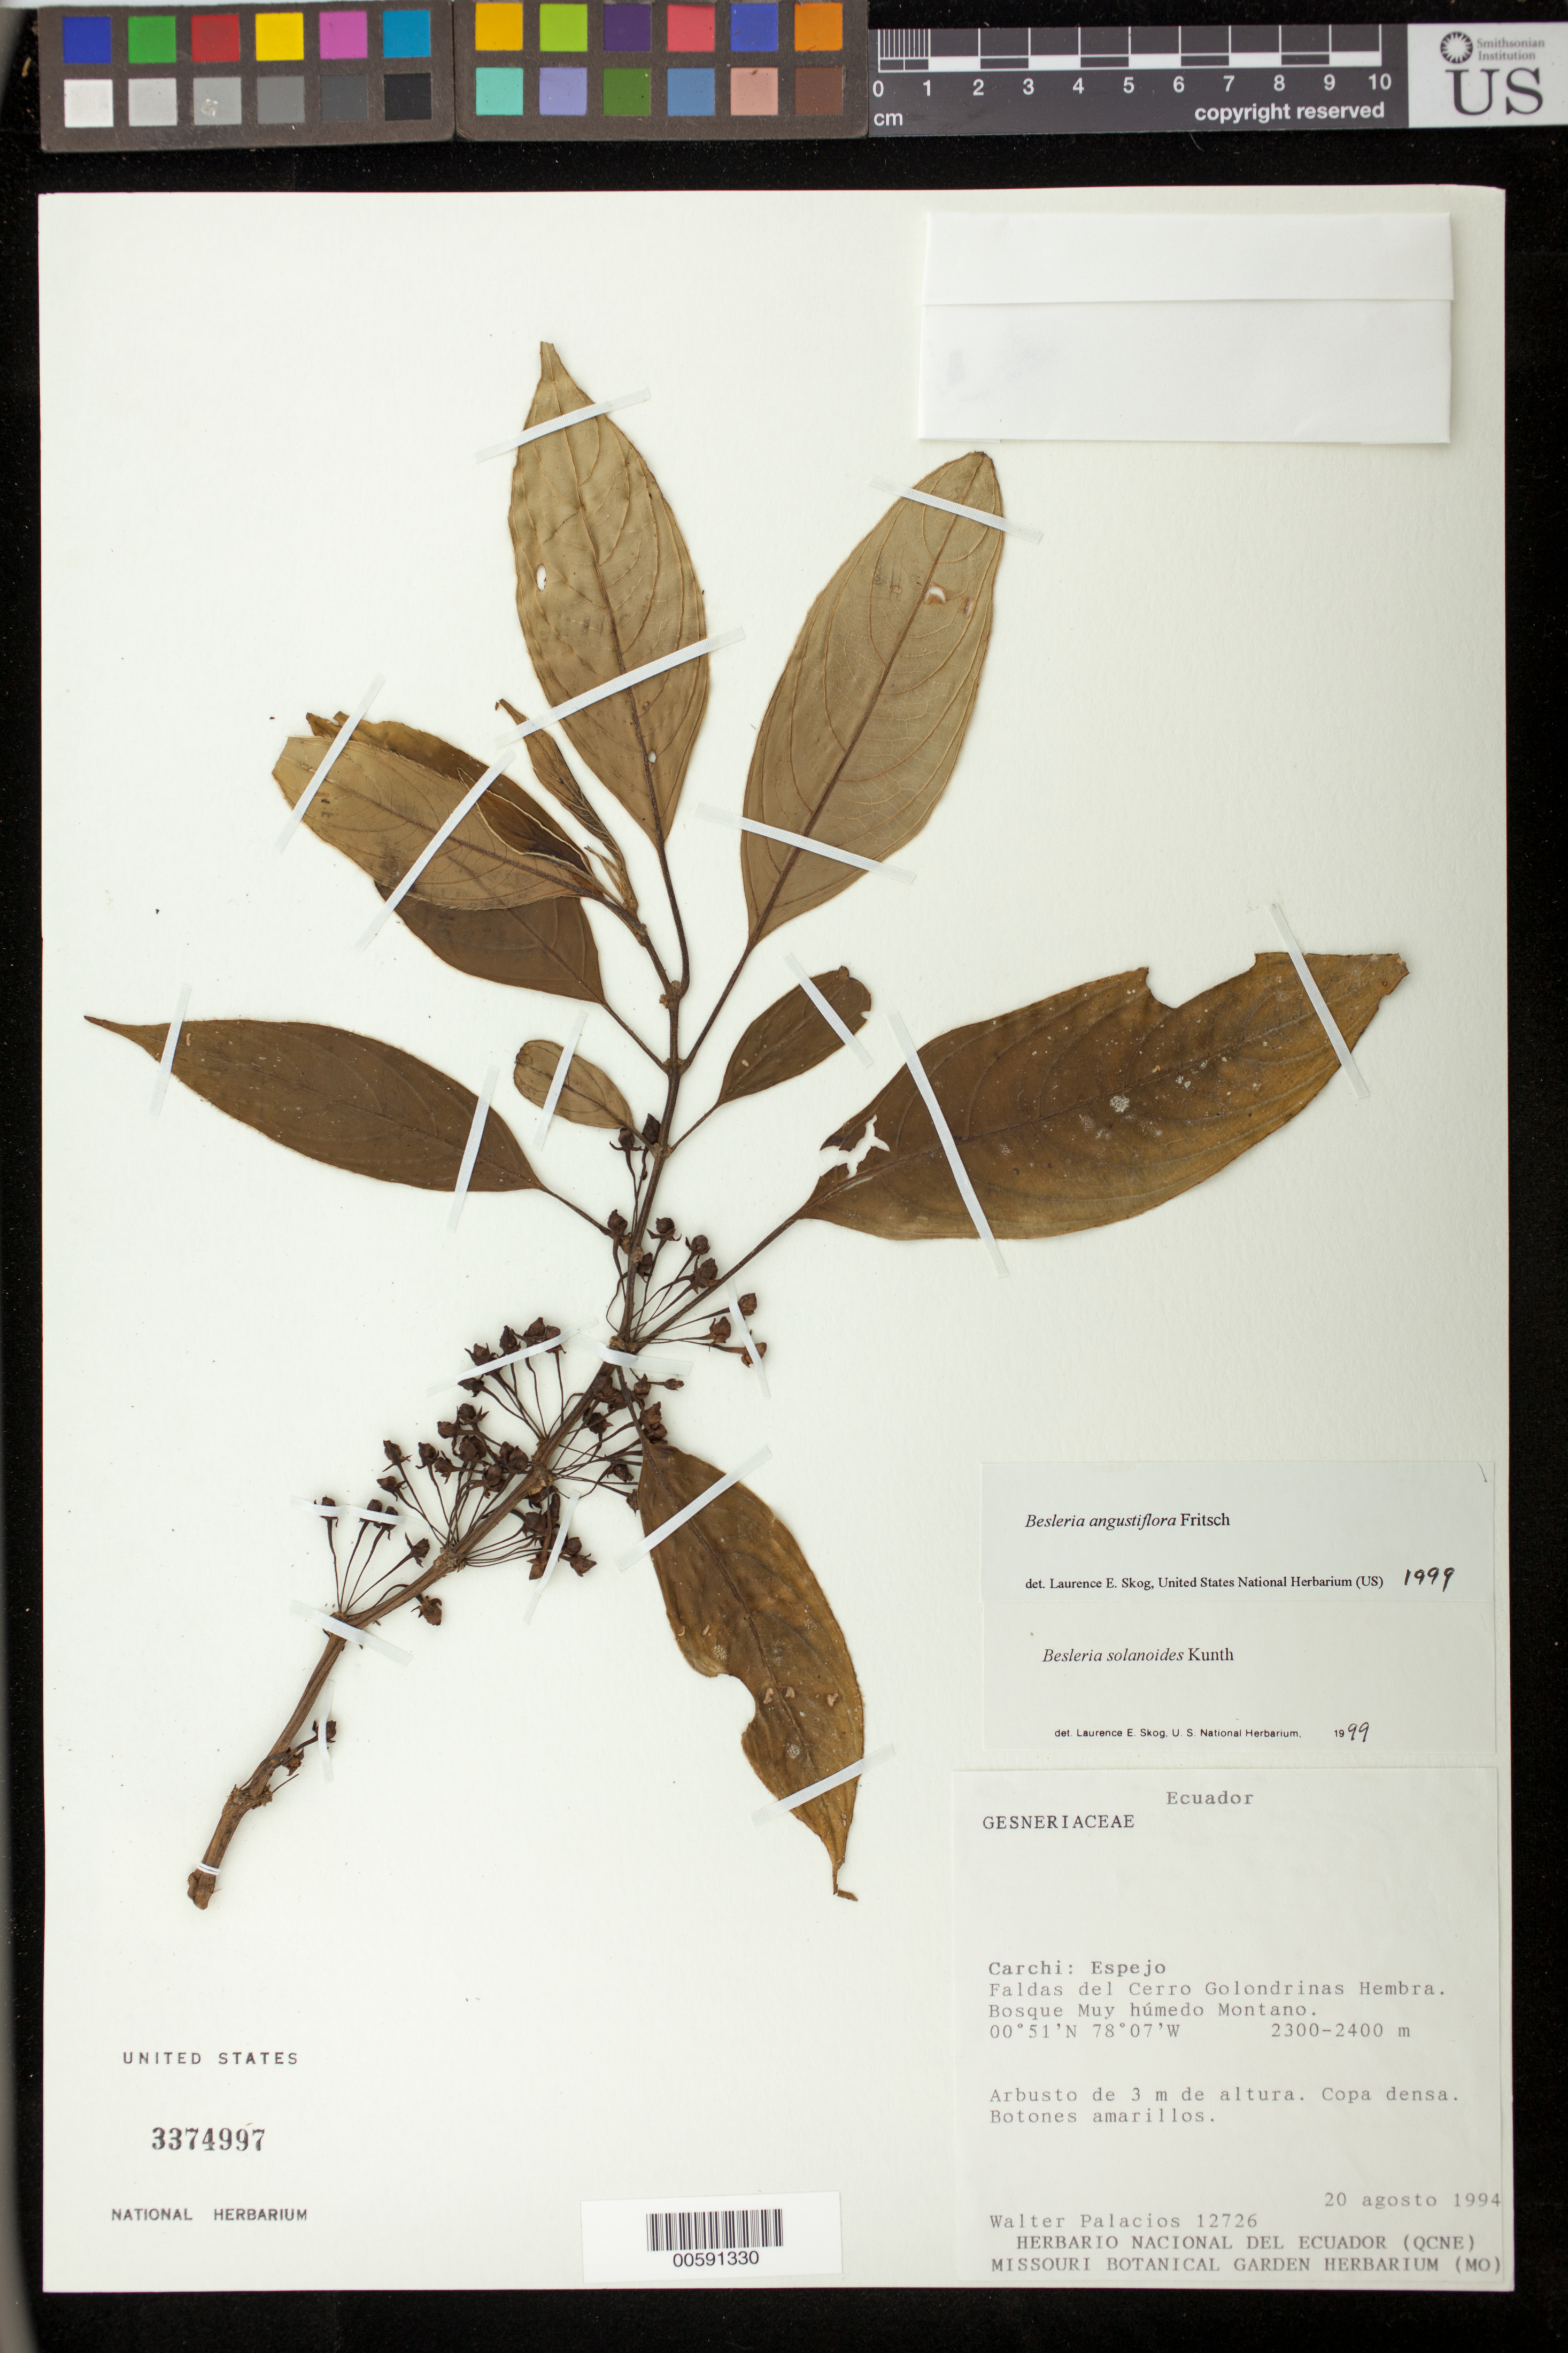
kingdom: Plantae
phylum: Tracheophyta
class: Magnoliopsida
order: Lamiales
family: Gesneriaceae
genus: Besleria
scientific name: Besleria angustiflora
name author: Fritsch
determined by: Skog, Laurence E.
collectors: W. Palacios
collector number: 12726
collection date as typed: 20 Aug 1994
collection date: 1994-08-20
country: Ecuador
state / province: Carchi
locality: Espejo; Faldas del Cerro Golondrinas Hembra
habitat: Bosque muy húmedo montano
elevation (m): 2300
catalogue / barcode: US 3374997